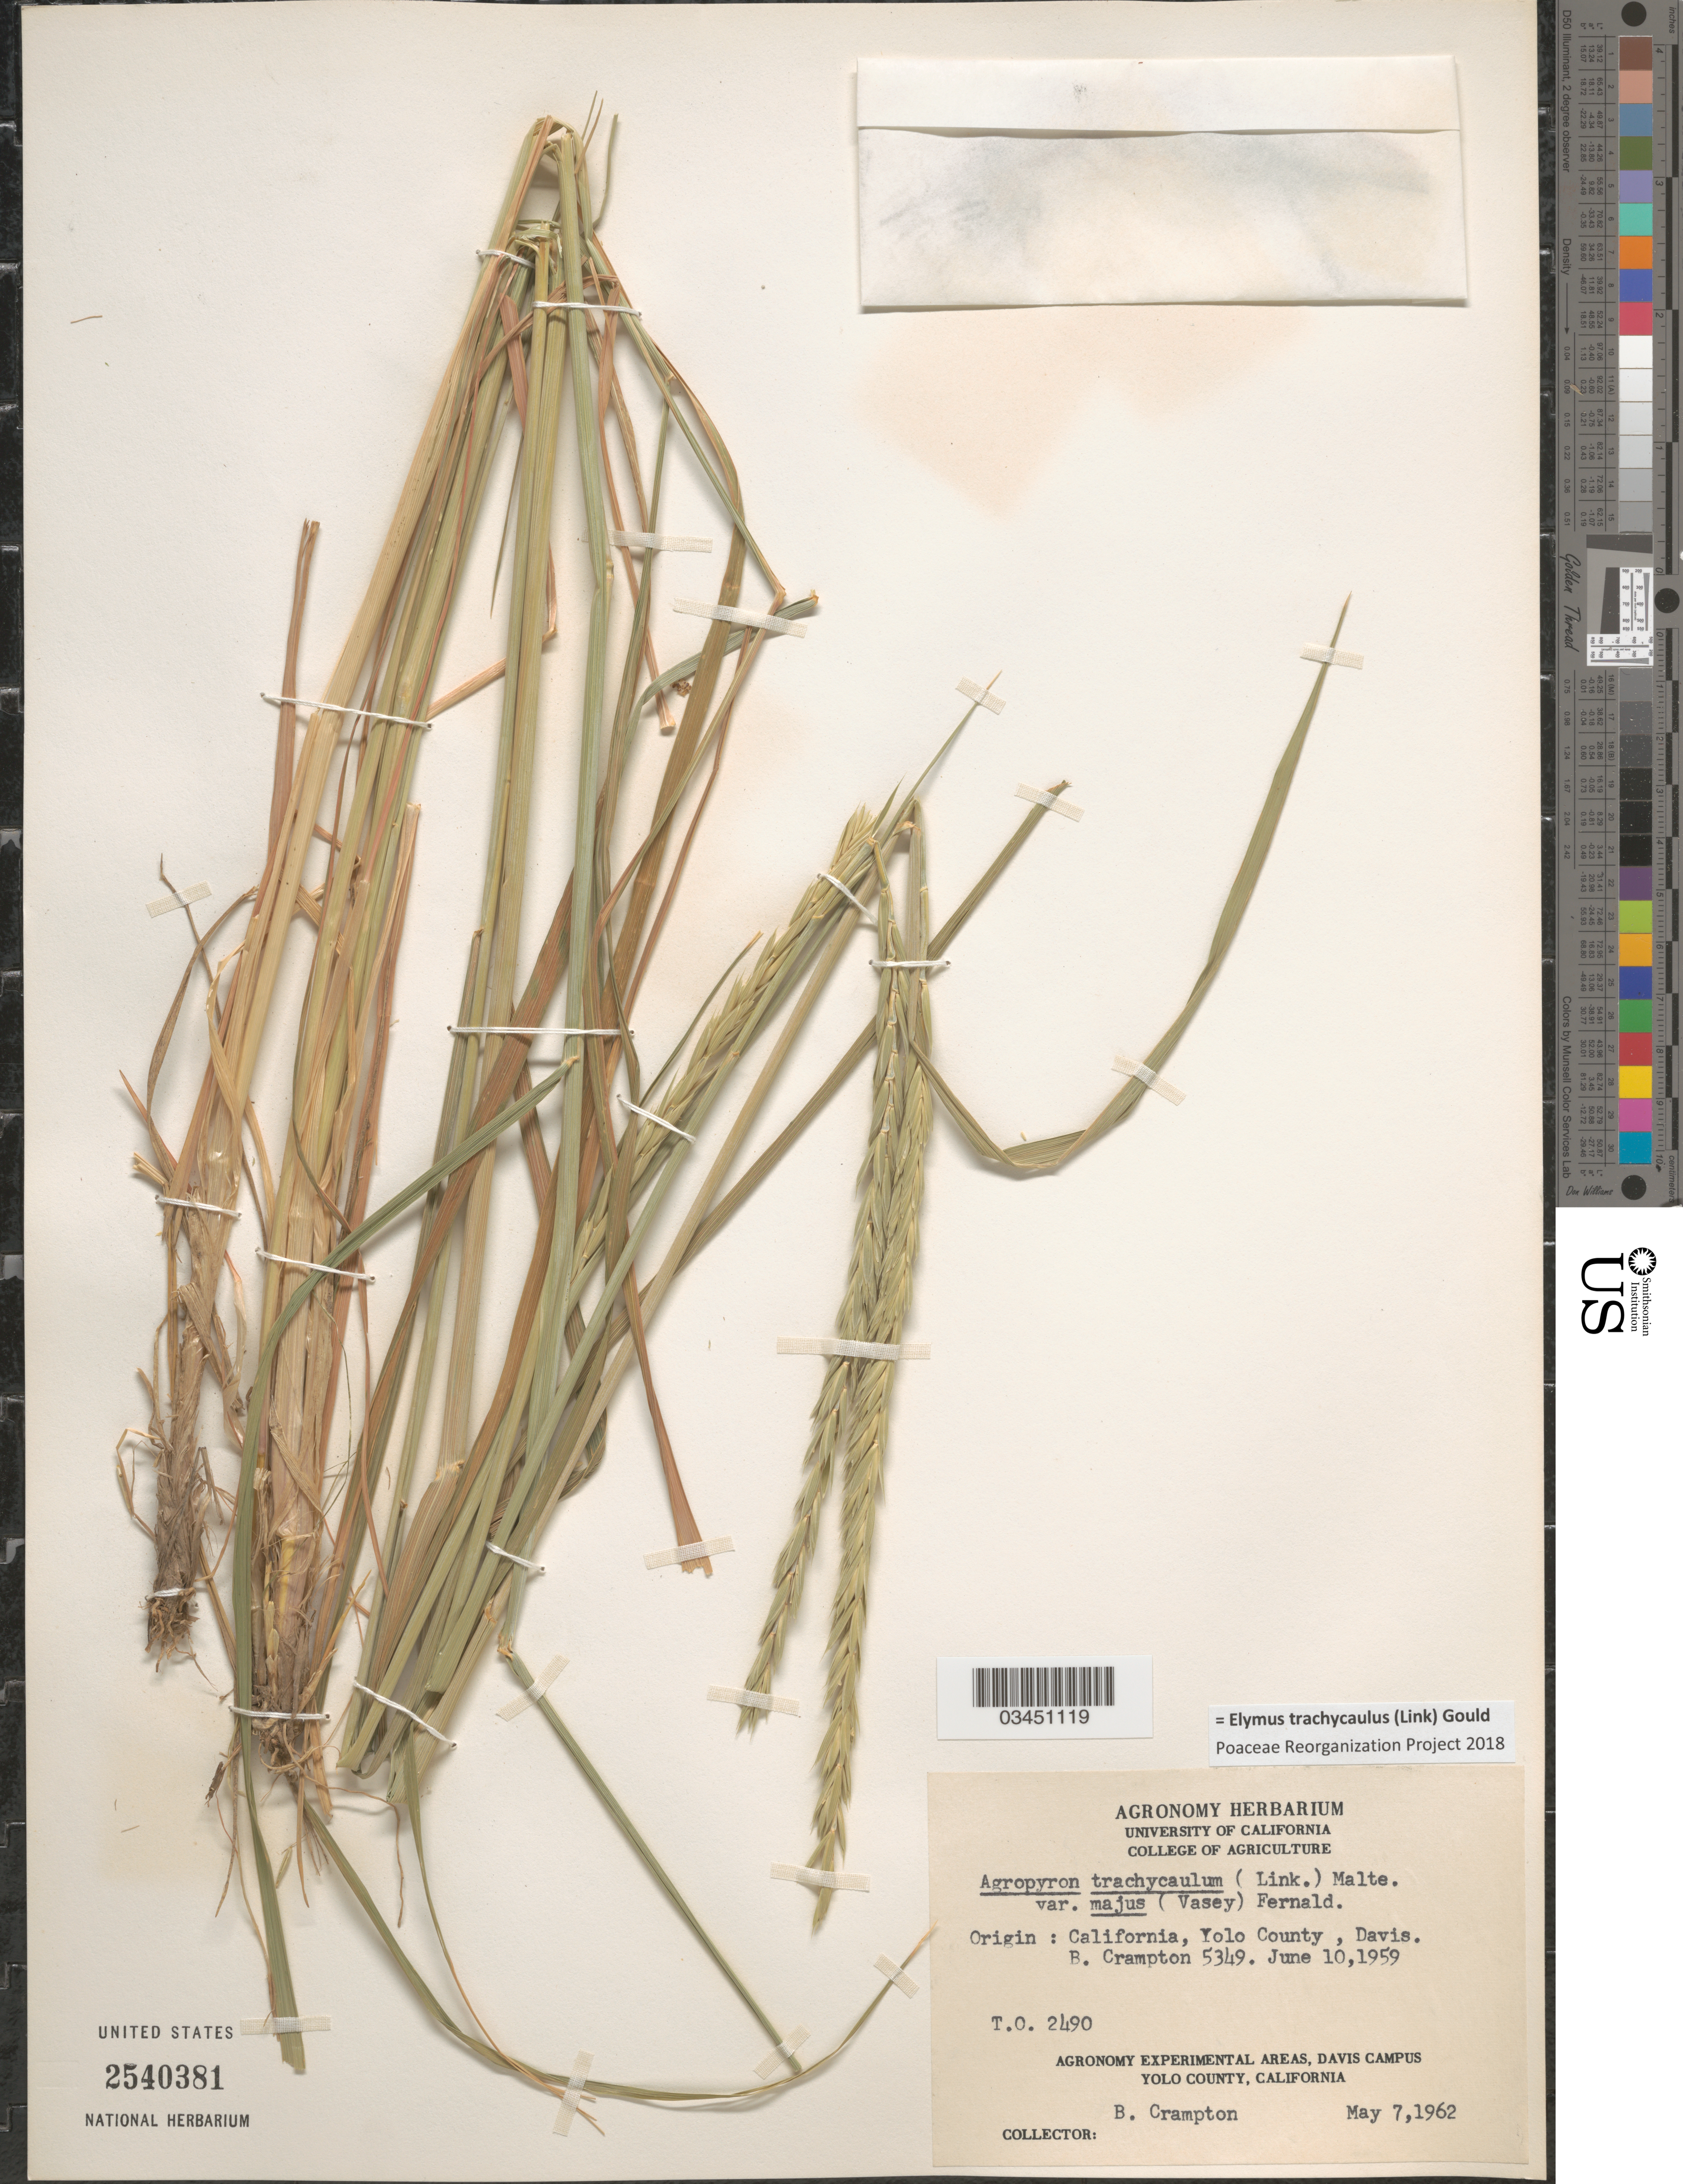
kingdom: Plantae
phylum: Tracheophyta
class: Liliopsida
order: Poales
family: Poaceae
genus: Elymus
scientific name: Elymus trachycaulus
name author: (Link) Gould ex Shinners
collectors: B. Crampton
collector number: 5349?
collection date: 1962-05-07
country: United States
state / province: California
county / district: Yolo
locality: T.O. 2490 Agronomy Experimental Areas, Davis Campus Yolo County.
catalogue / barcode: US 2540381